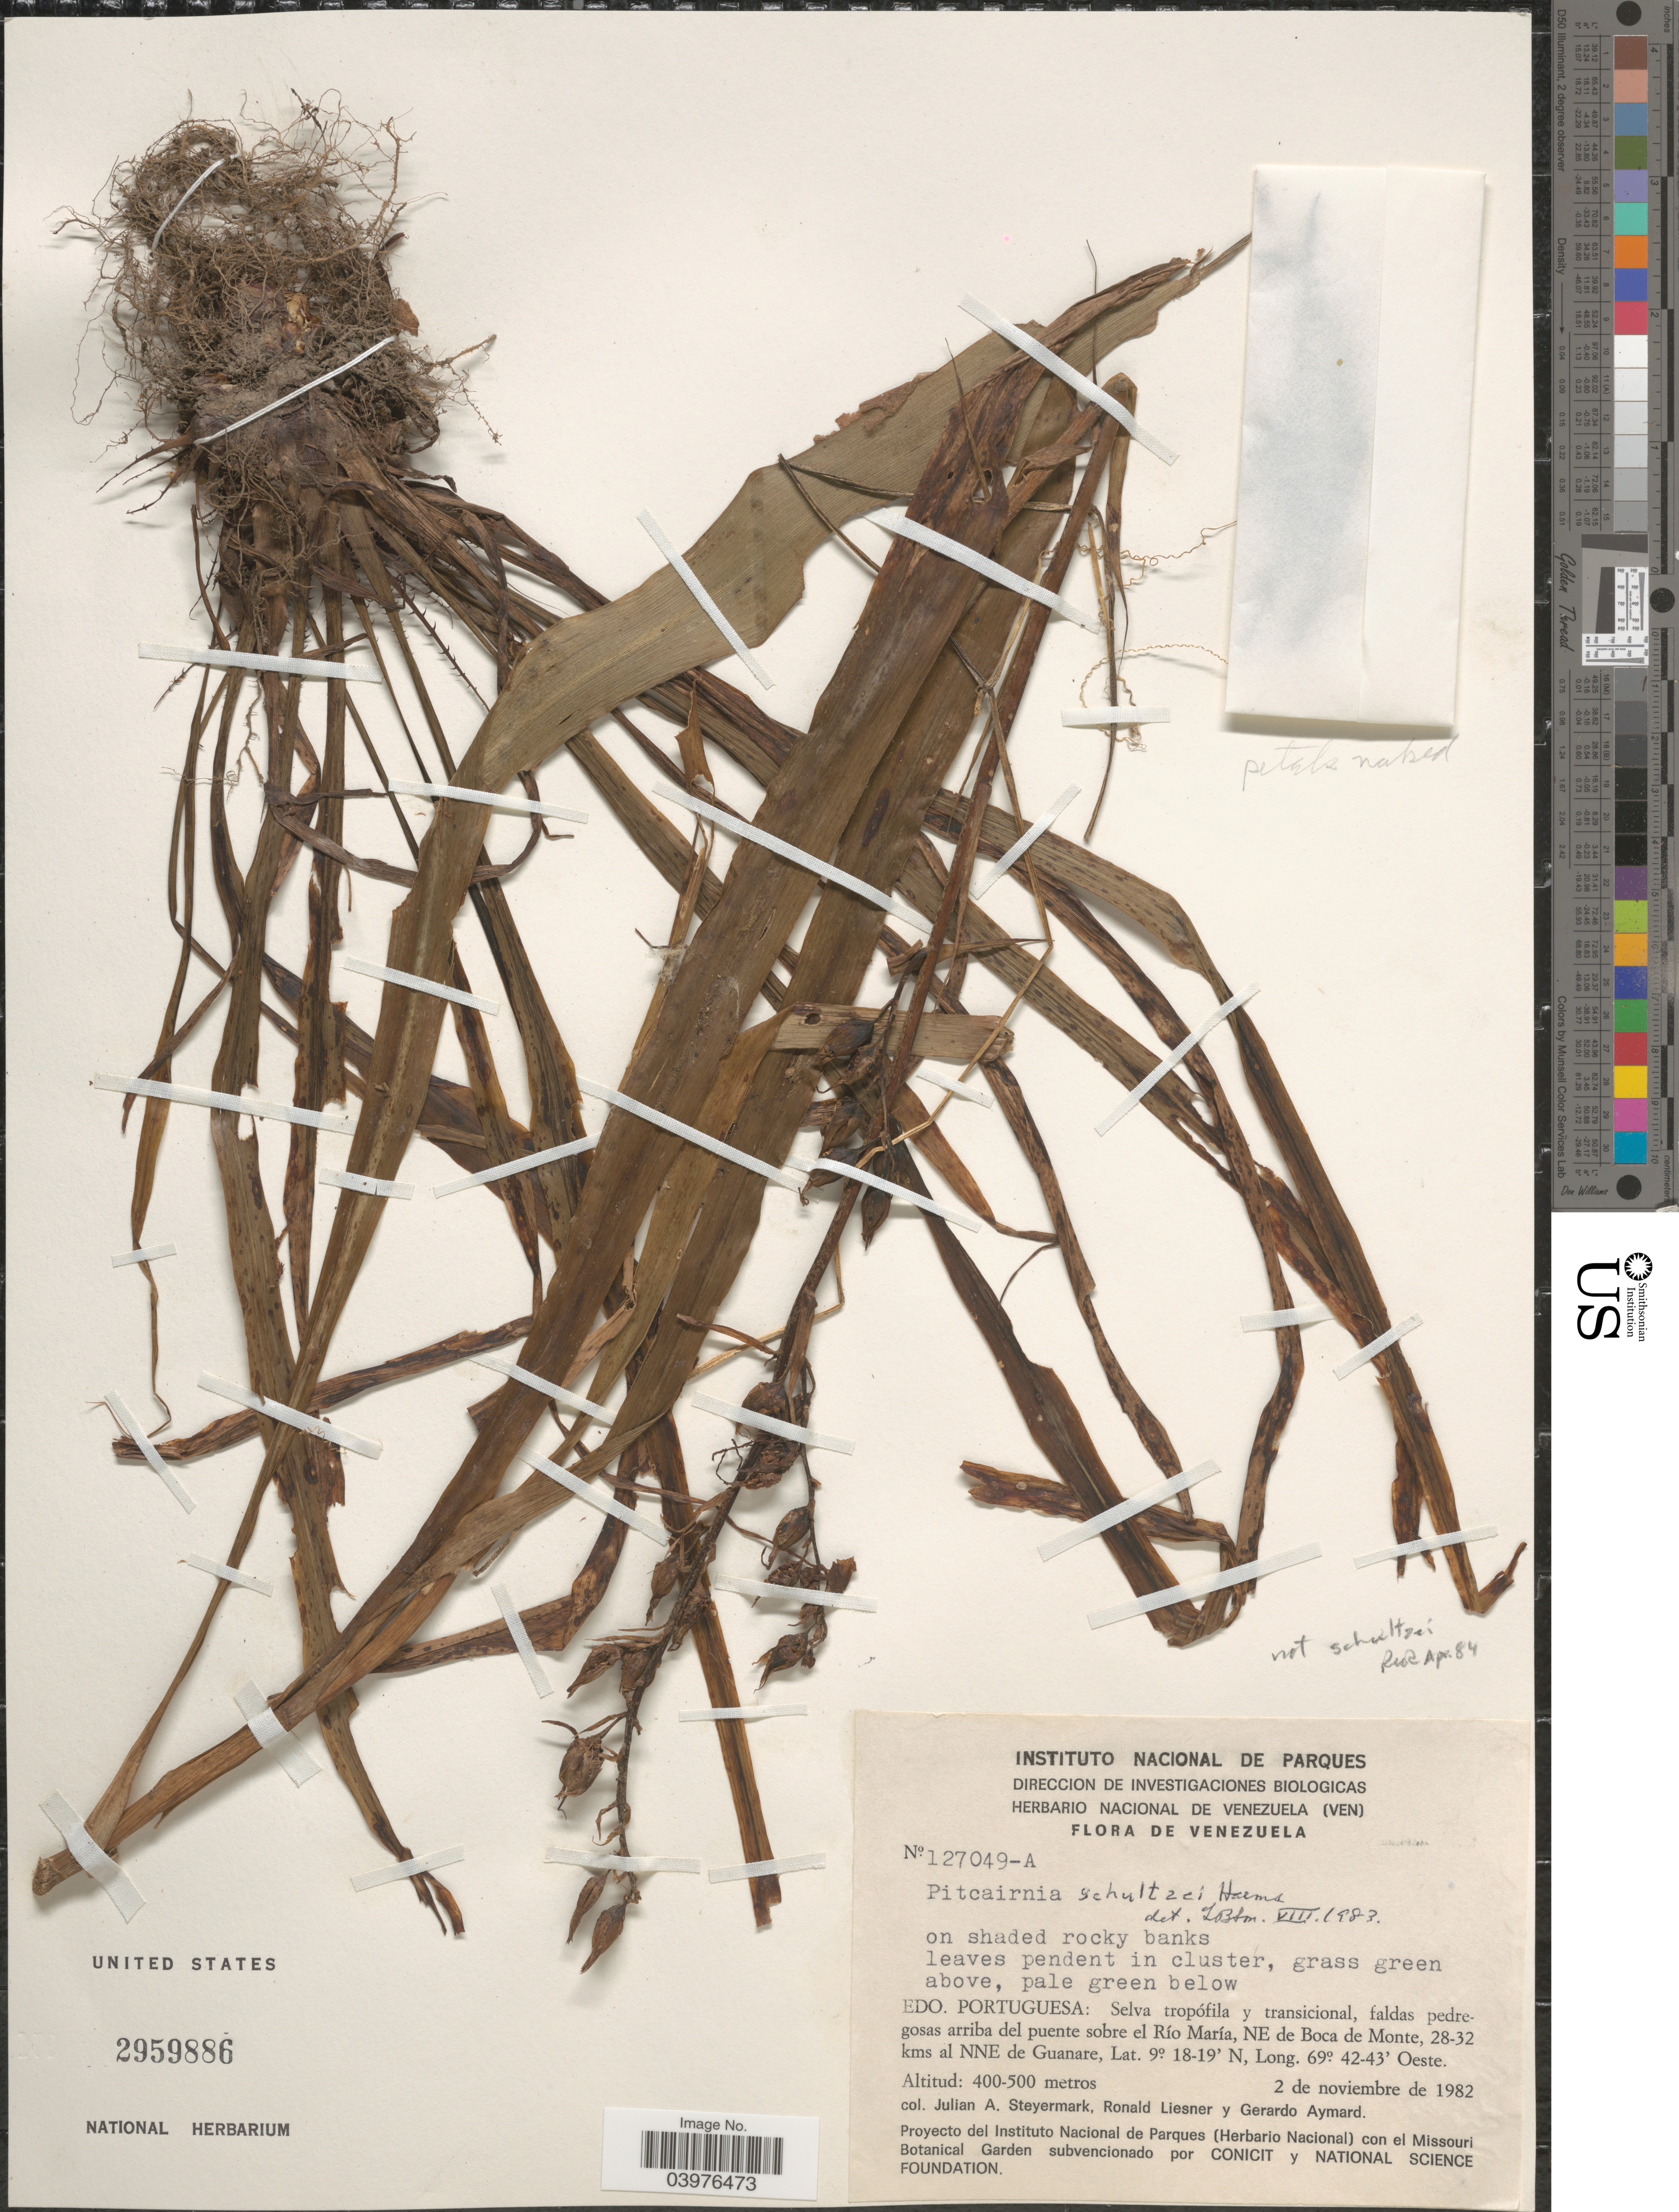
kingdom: Plantae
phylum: Tracheophyta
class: Liliopsida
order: Poales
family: Bromeliaceae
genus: Pitcairnia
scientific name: Pitcairnia schultzei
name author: Harms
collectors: J. Steyermark, R. L. Liesner & G. A. Aymard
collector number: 127049-A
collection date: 1982-11-02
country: Venezuela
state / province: Portuguesa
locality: Selva tropófila y transicional, faldas pedregosas arriba del puente sobre el Río María, NE de Boca de Monte, 28-32 kms al NNE de Guanare.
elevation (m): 400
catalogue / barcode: US 2959886